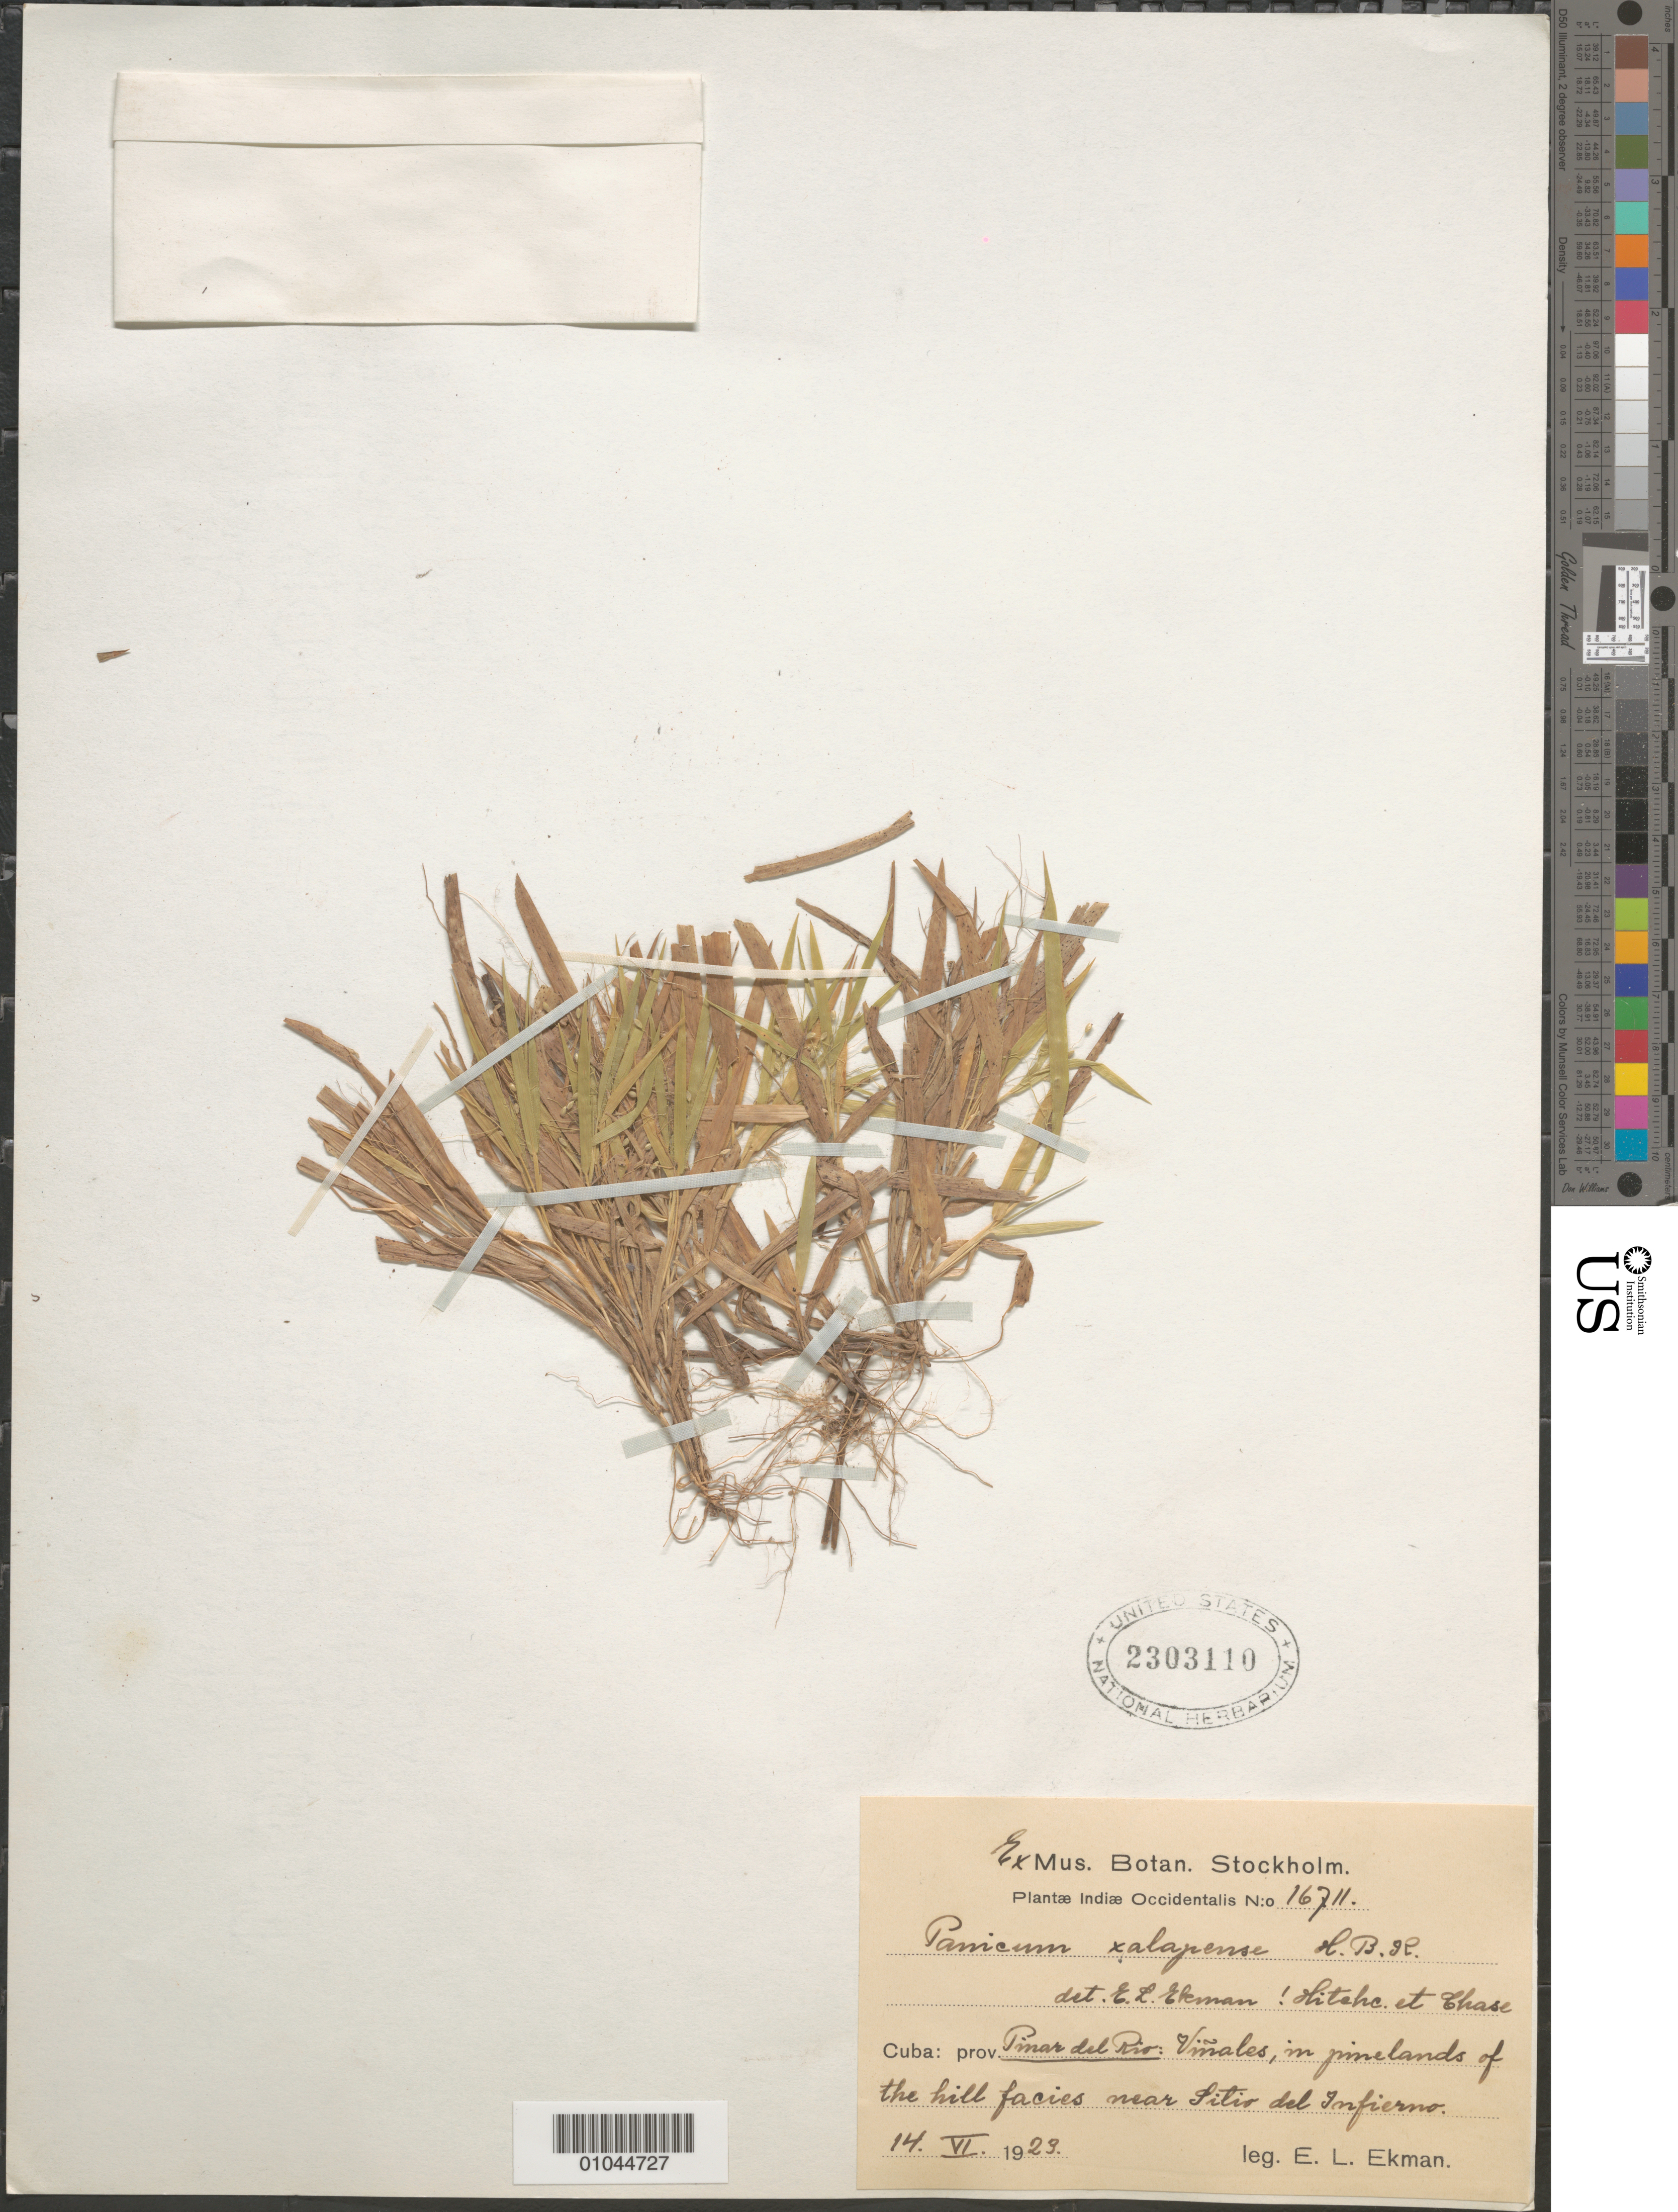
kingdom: Plantae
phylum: Tracheophyta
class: Liliopsida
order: Poales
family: Poaceae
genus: Panicum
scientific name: Panicum xalapense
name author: Kunth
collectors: E. L. Ekman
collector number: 16711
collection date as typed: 14 Jun 1923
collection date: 1923-06-14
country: Cuba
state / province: Pinar del Rio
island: Cuba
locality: Viñales, near Sitio del Infierno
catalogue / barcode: US 2303110